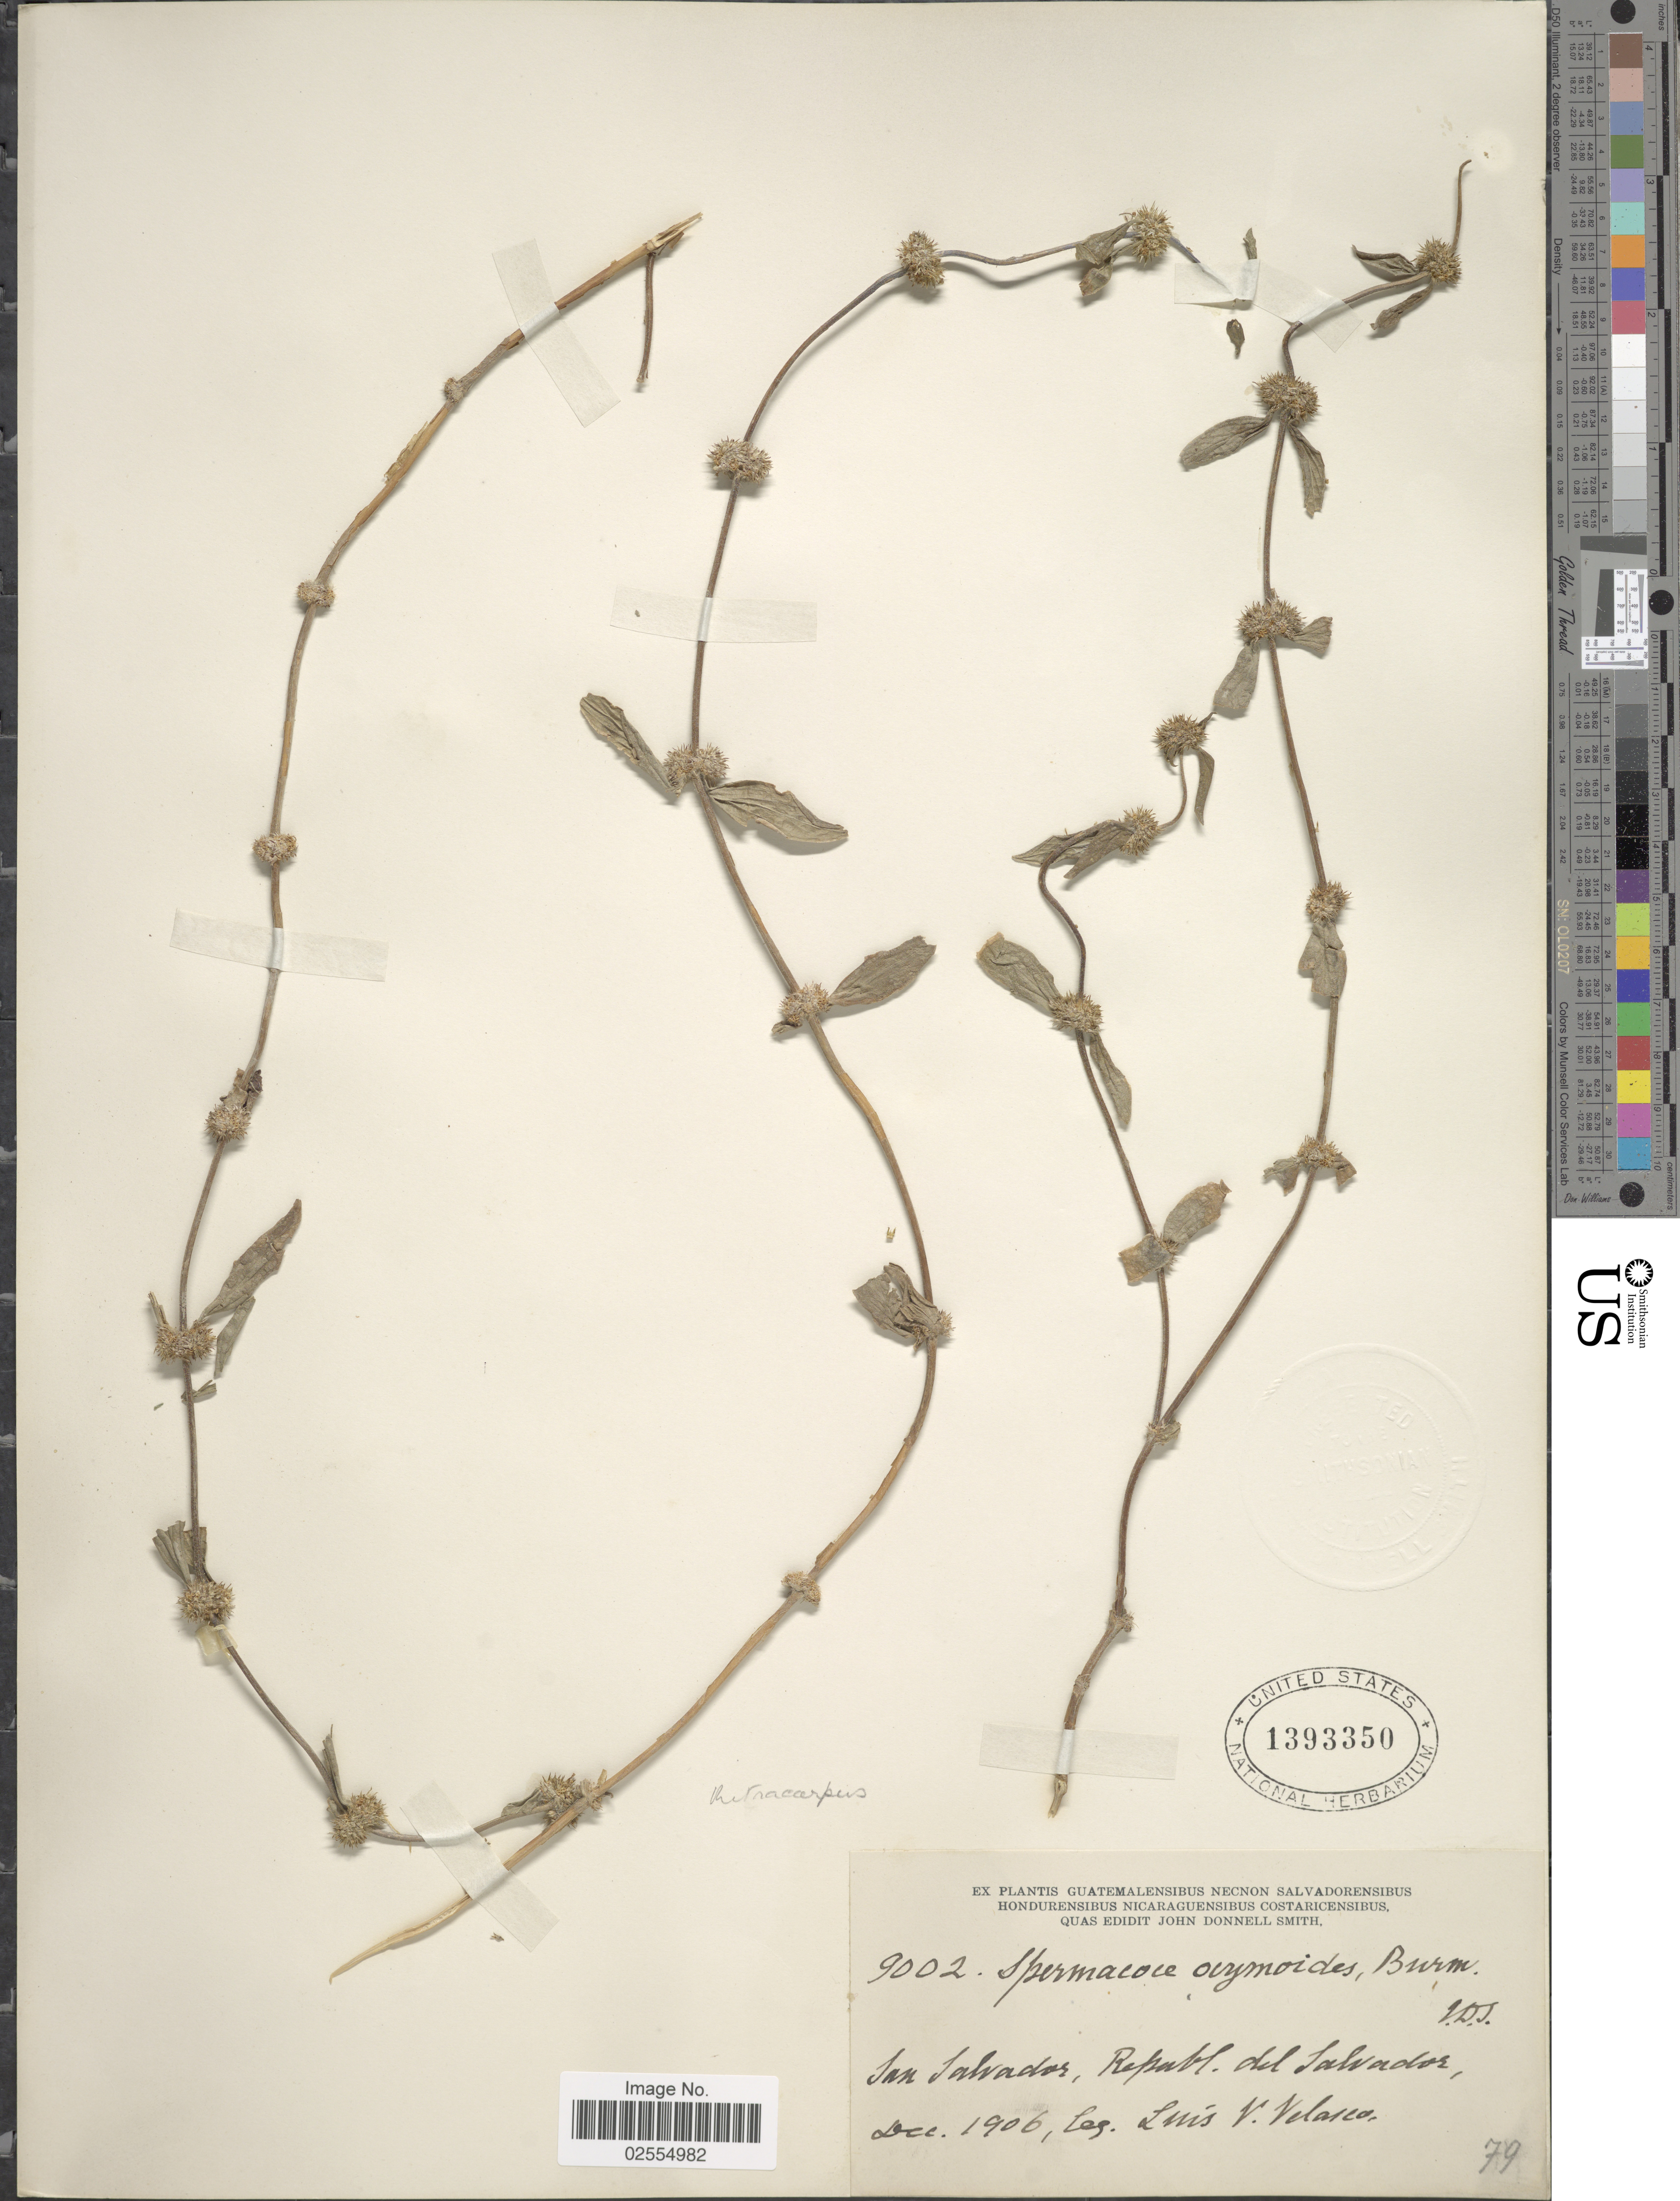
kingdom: Plantae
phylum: Tracheophyta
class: Magnoliopsida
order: Gentianales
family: Rubiaceae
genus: Mitracarpus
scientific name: Mitracarpus sp.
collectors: L. Velasco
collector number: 9002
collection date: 1906-12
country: El Salvador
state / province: San Salvador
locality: San Salvador, Republ. del Salvador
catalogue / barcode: US 1393350